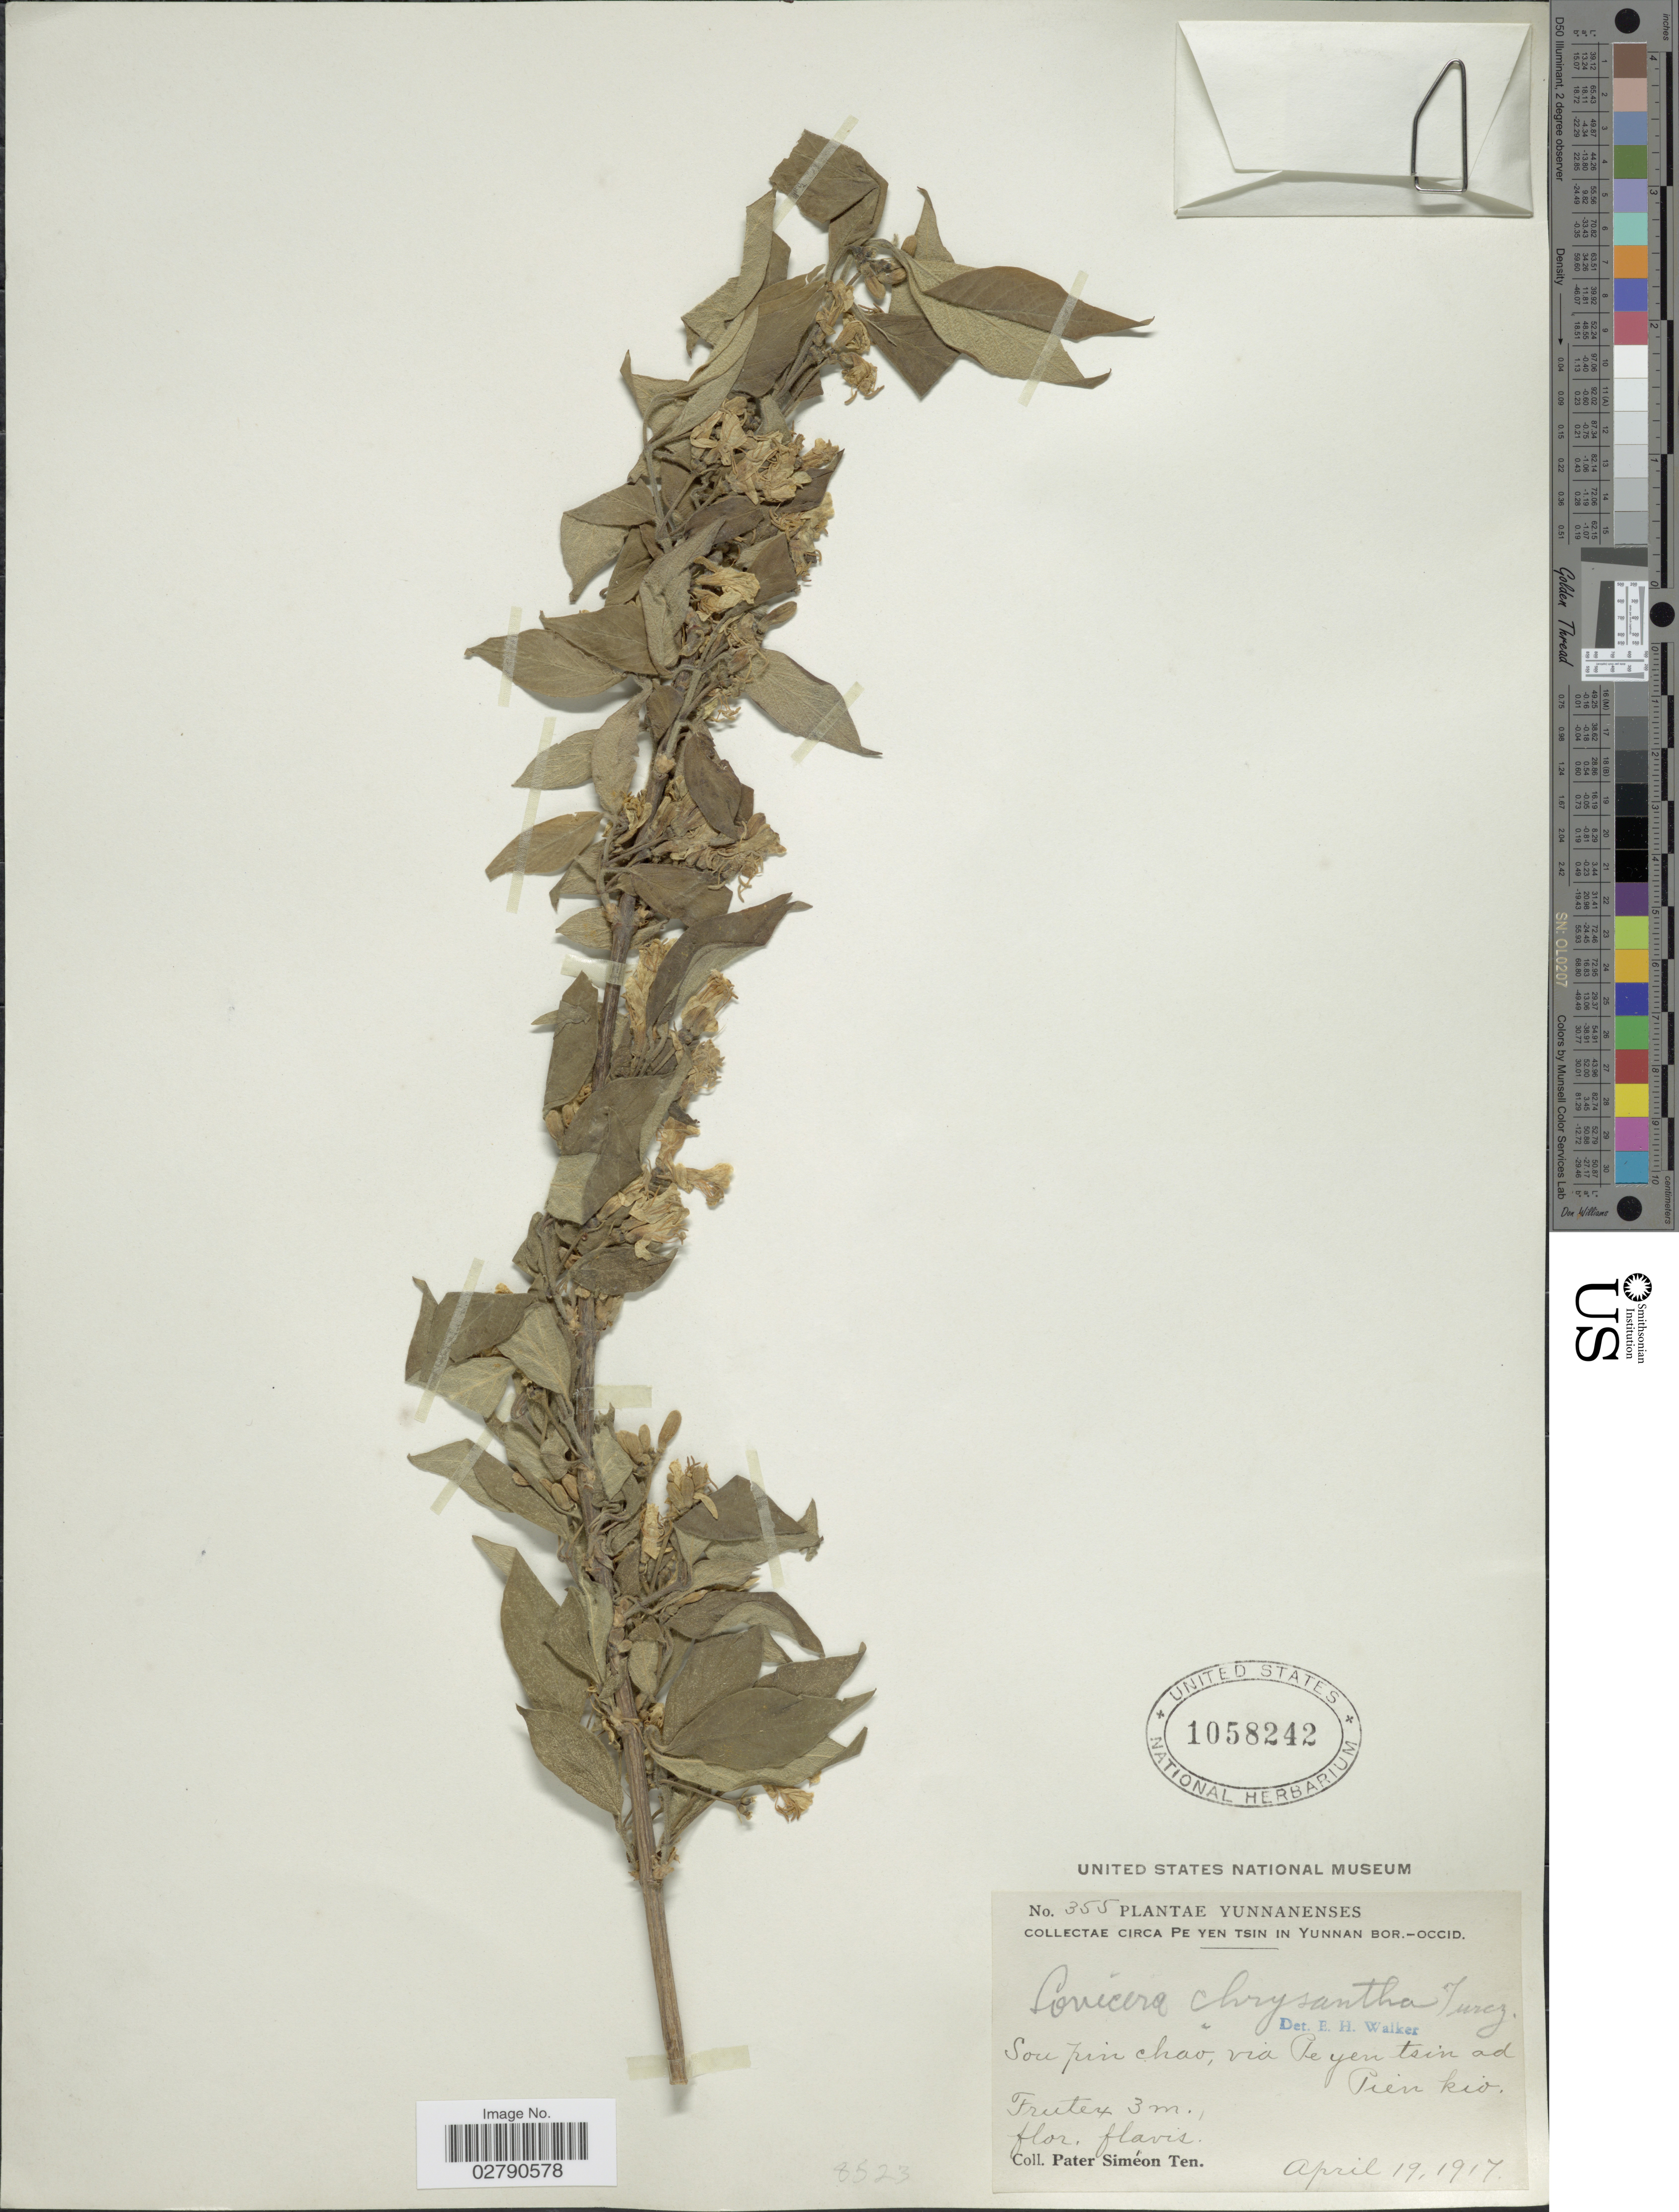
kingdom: Plantae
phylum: Tracheophyta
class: Magnoliopsida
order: Dipsacales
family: Caprifoliaceae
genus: Lonicera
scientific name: Lonicera chrysantha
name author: Turcz. ex Ledeb.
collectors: P. S. Ten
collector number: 355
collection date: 1917-04-19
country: China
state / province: Yunnan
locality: Circa Pe Yen Tsin in Yunnan Bor.-occid. Sou pin chao, via Pe yen tsin ad Pien kio.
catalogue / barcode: US 1058242